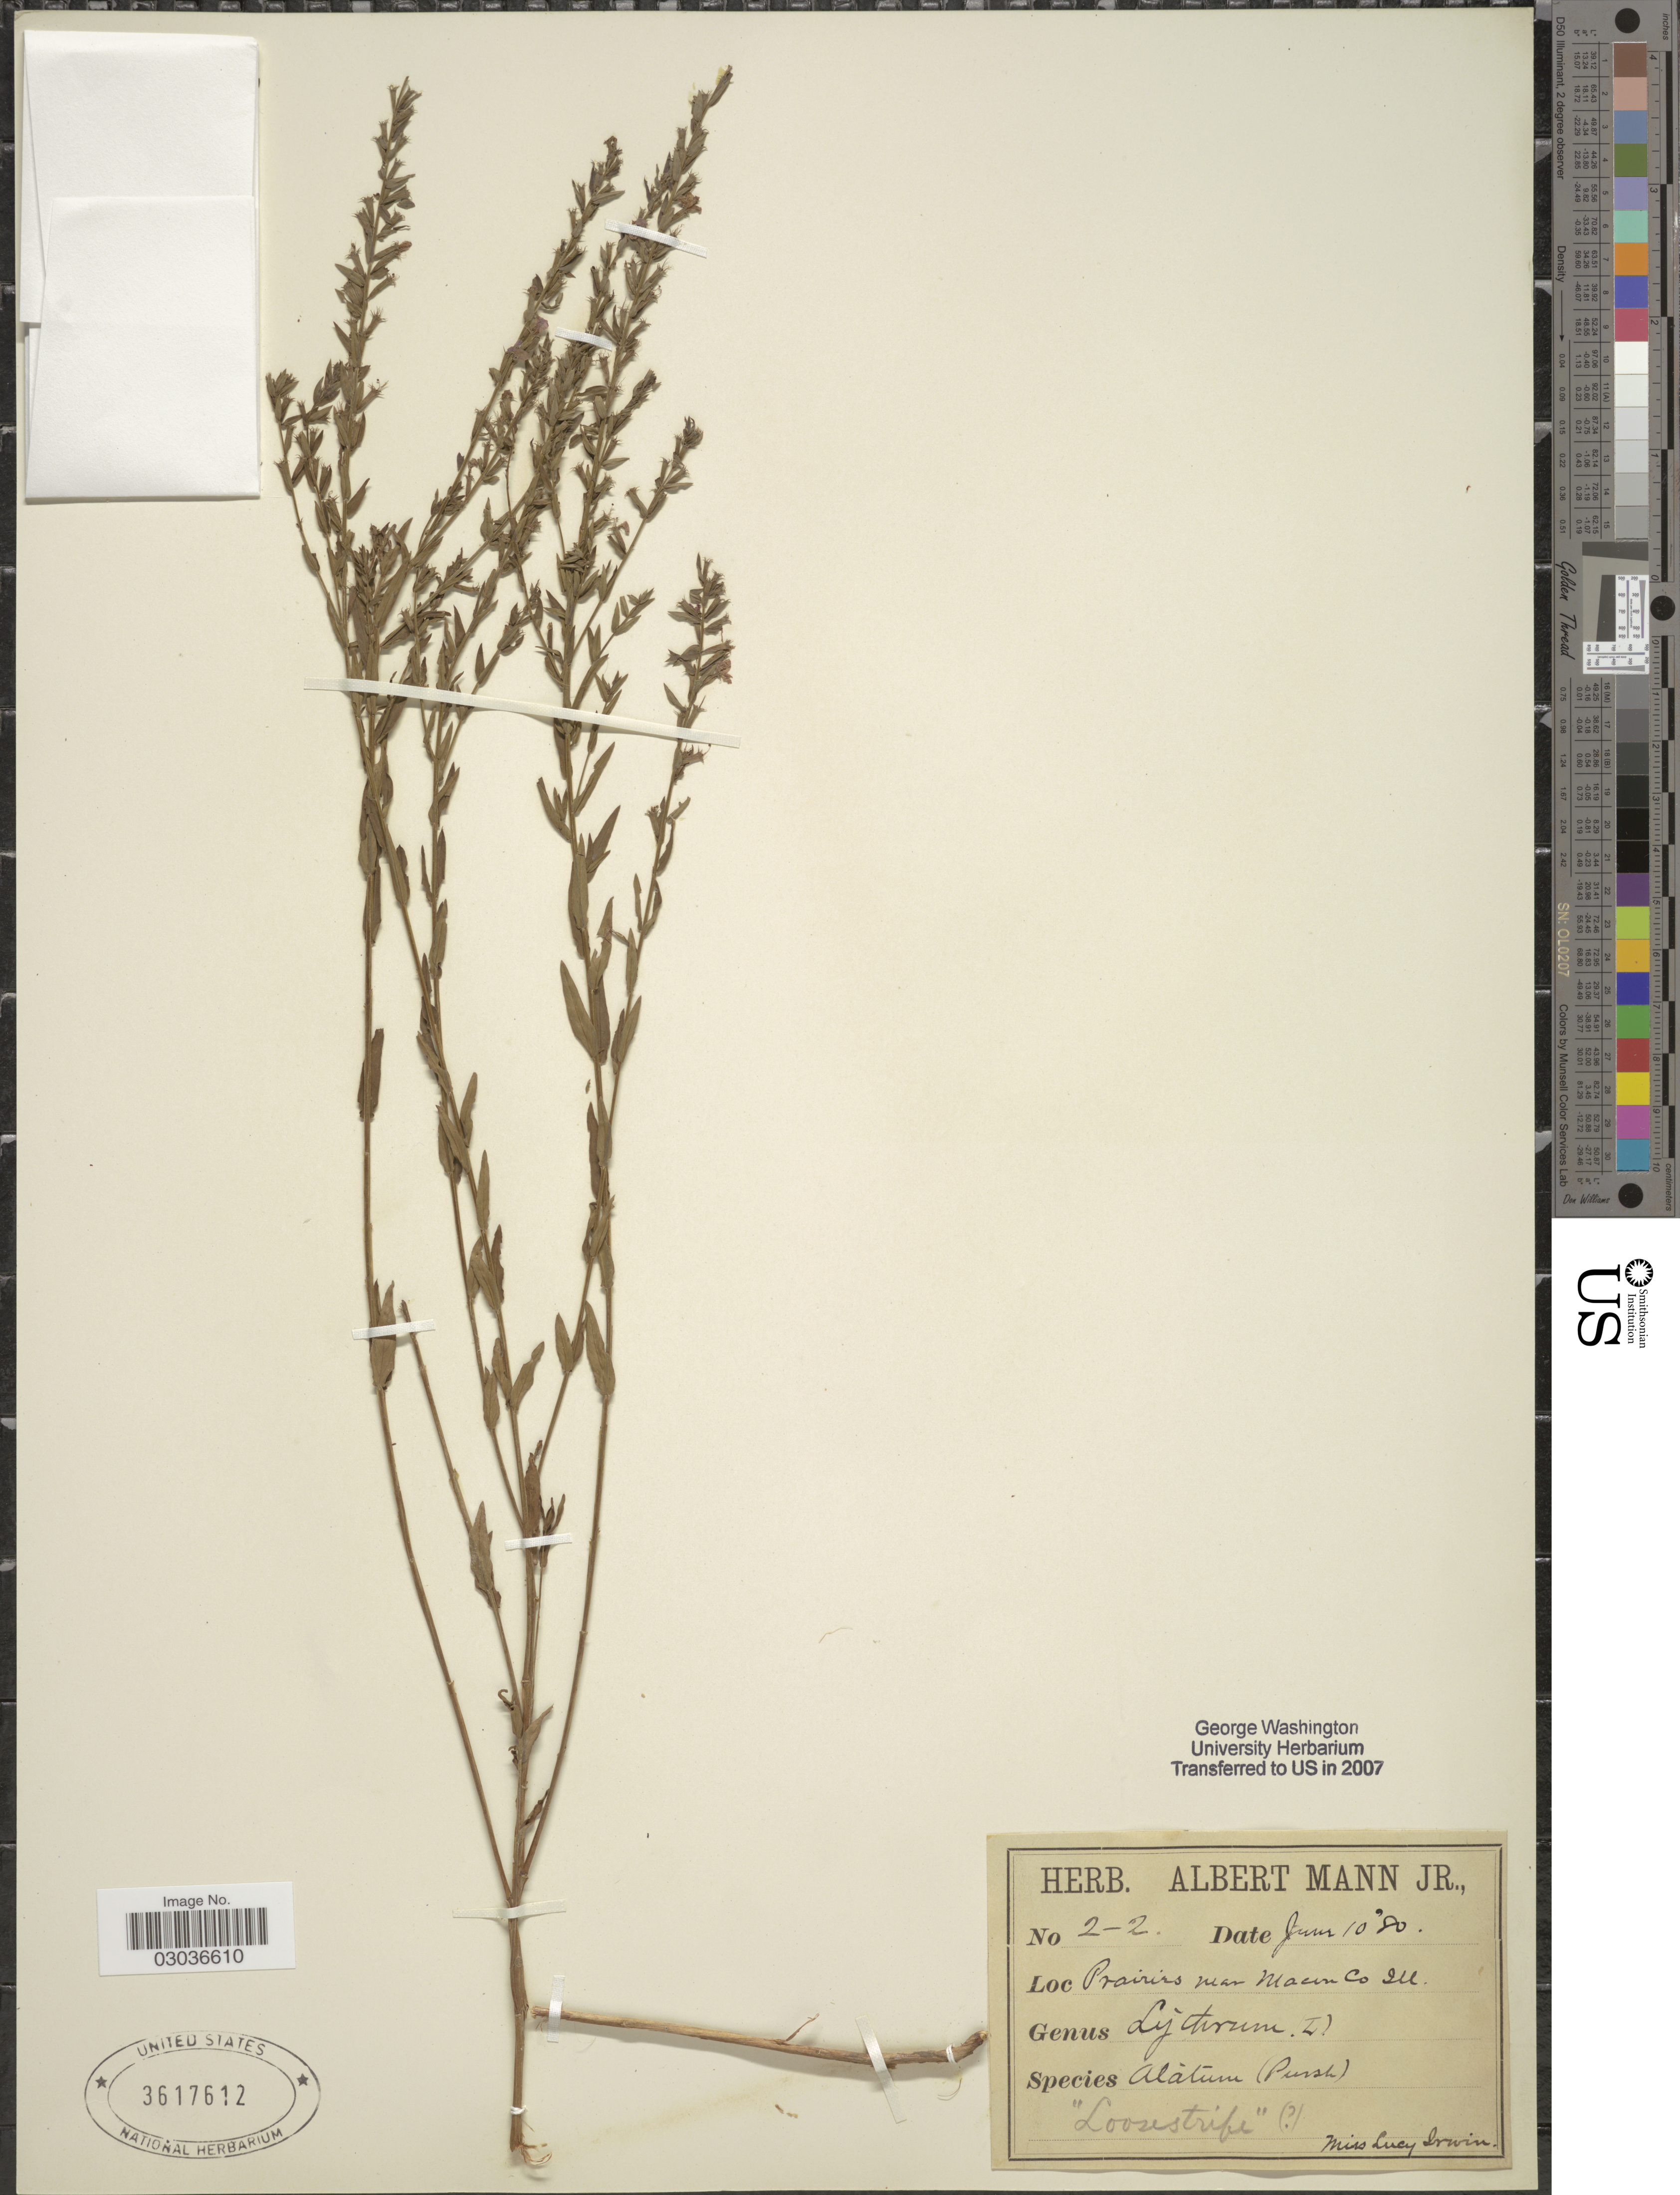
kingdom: Plantae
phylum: Tracheophyta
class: Magnoliopsida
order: Myrtales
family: Lythraceae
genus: Lythrum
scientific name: Lythrum alatum var. alatum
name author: Pursh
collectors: L. Irwin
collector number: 2-2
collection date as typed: Transcribed d/m/y: 10/6/80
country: United States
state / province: Illinois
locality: Prairies near Macon Co. Ill.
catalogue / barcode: US 3617612